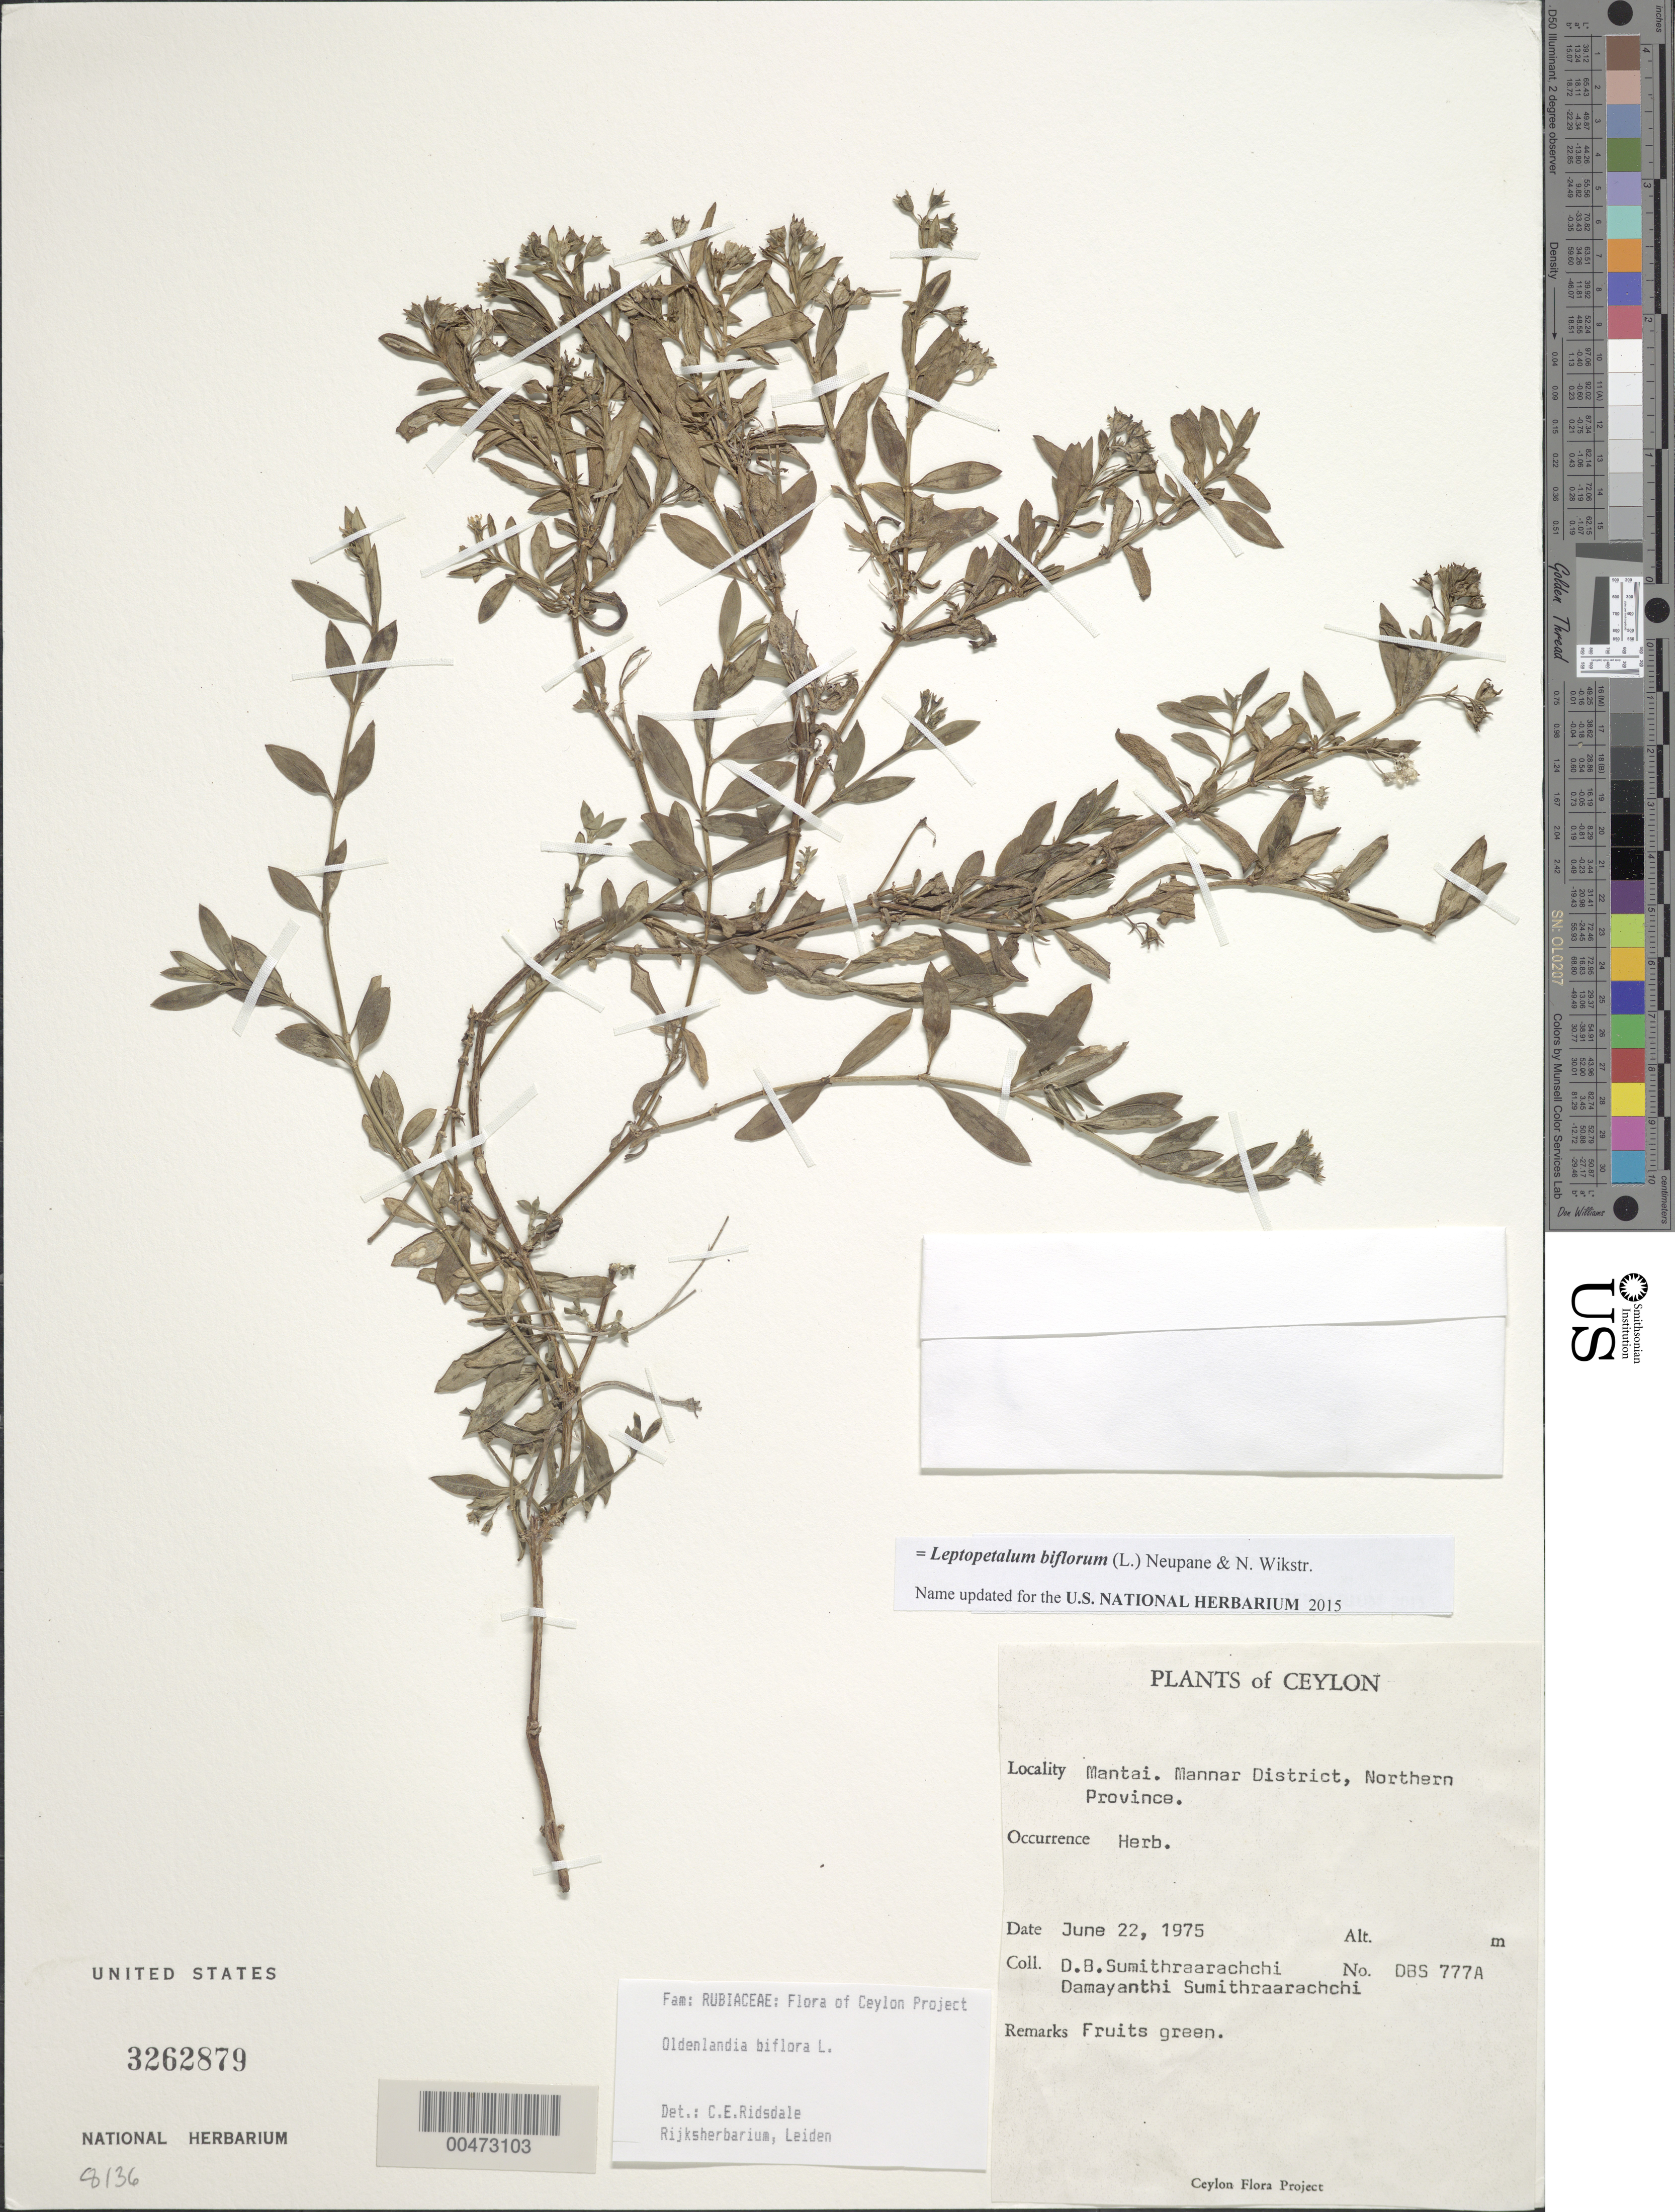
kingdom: Plantae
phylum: Tracheophyta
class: Magnoliopsida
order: Gentianales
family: Rubiaceae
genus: Leptopetalum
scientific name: Leptopetalum biflorum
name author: (L.) Neupane & N. Wikstr.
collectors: D. B. Sumithraarachchi & D. B. Sumithraarachchi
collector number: DBS 777A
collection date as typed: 22 Jun 1975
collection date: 1975-06-22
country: Sri Lanka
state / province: Northern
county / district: Mannar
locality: Mantai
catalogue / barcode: US 3262879